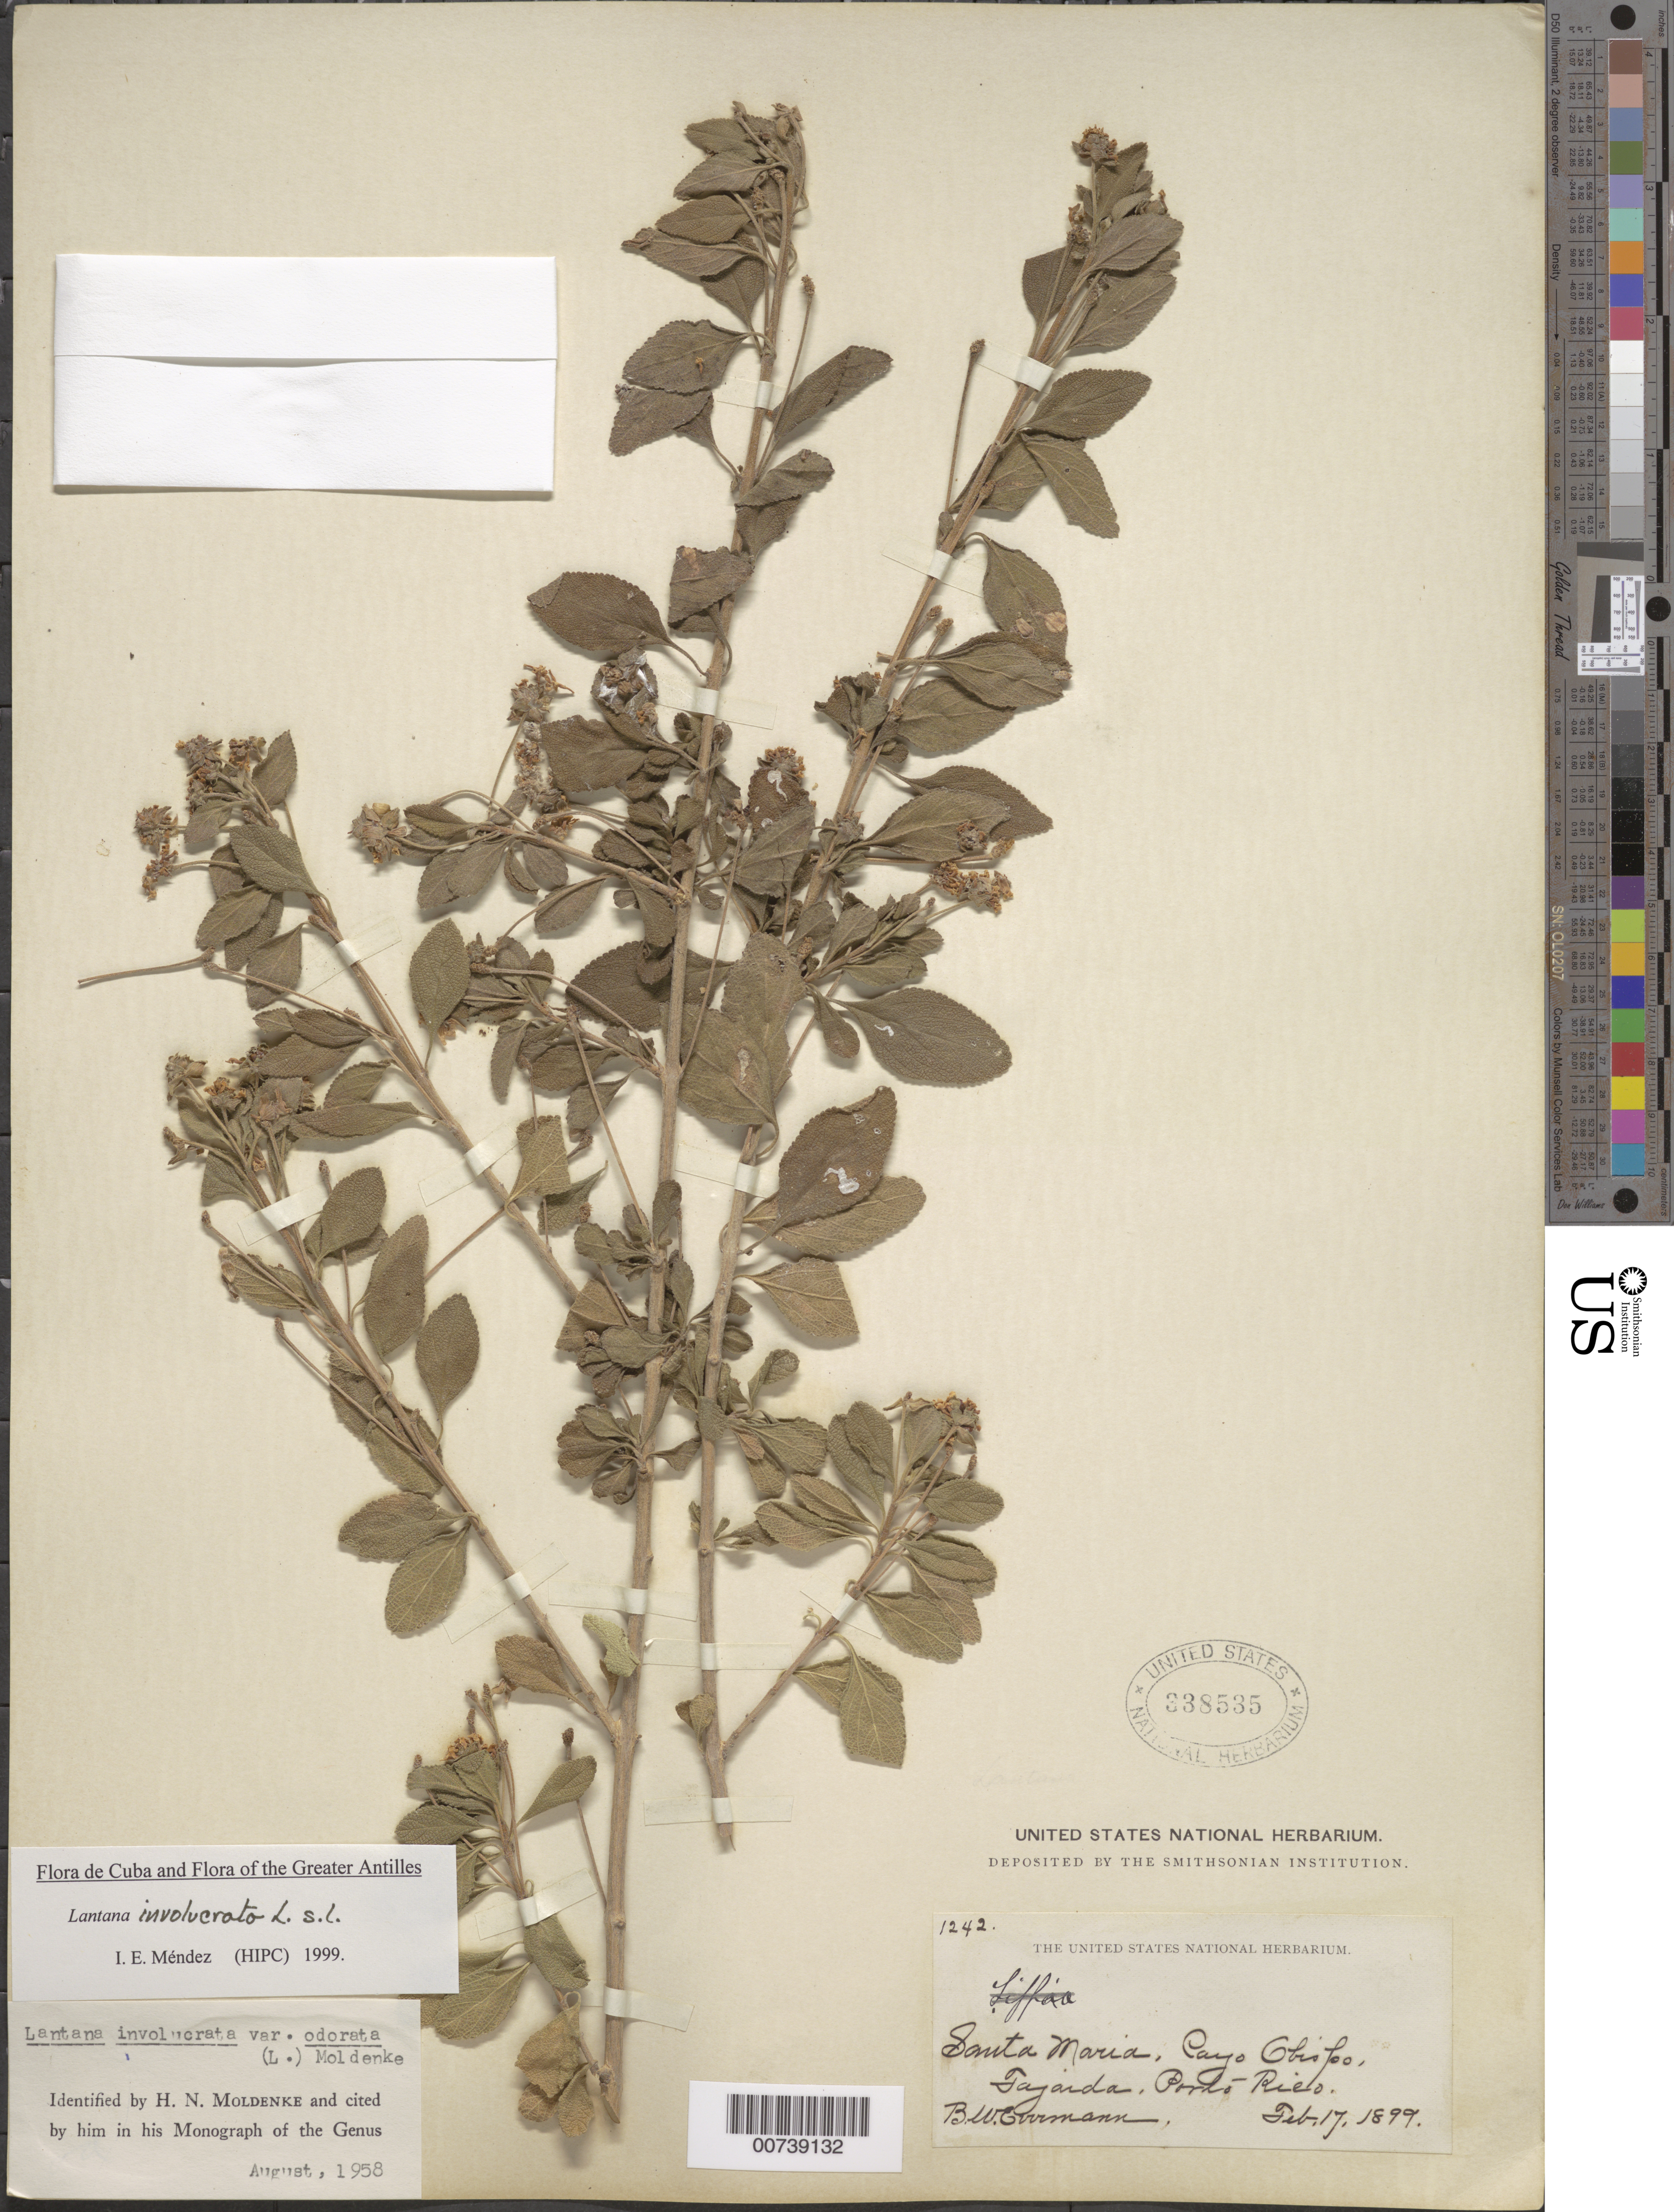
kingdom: Plantae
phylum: Tracheophyta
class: Magnoliopsida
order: Lamiales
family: Verbenaceae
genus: Lantana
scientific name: Lantana involucrata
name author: L.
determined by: Méndez, Isidro E., (HIPC)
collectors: B. W. Evermann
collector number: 1242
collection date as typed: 17 Feb 1899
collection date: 1899-02-17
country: Puerto Rico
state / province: Fajardo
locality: Santa Maria, Cayo Obispo, Fajardo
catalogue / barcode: US 338535